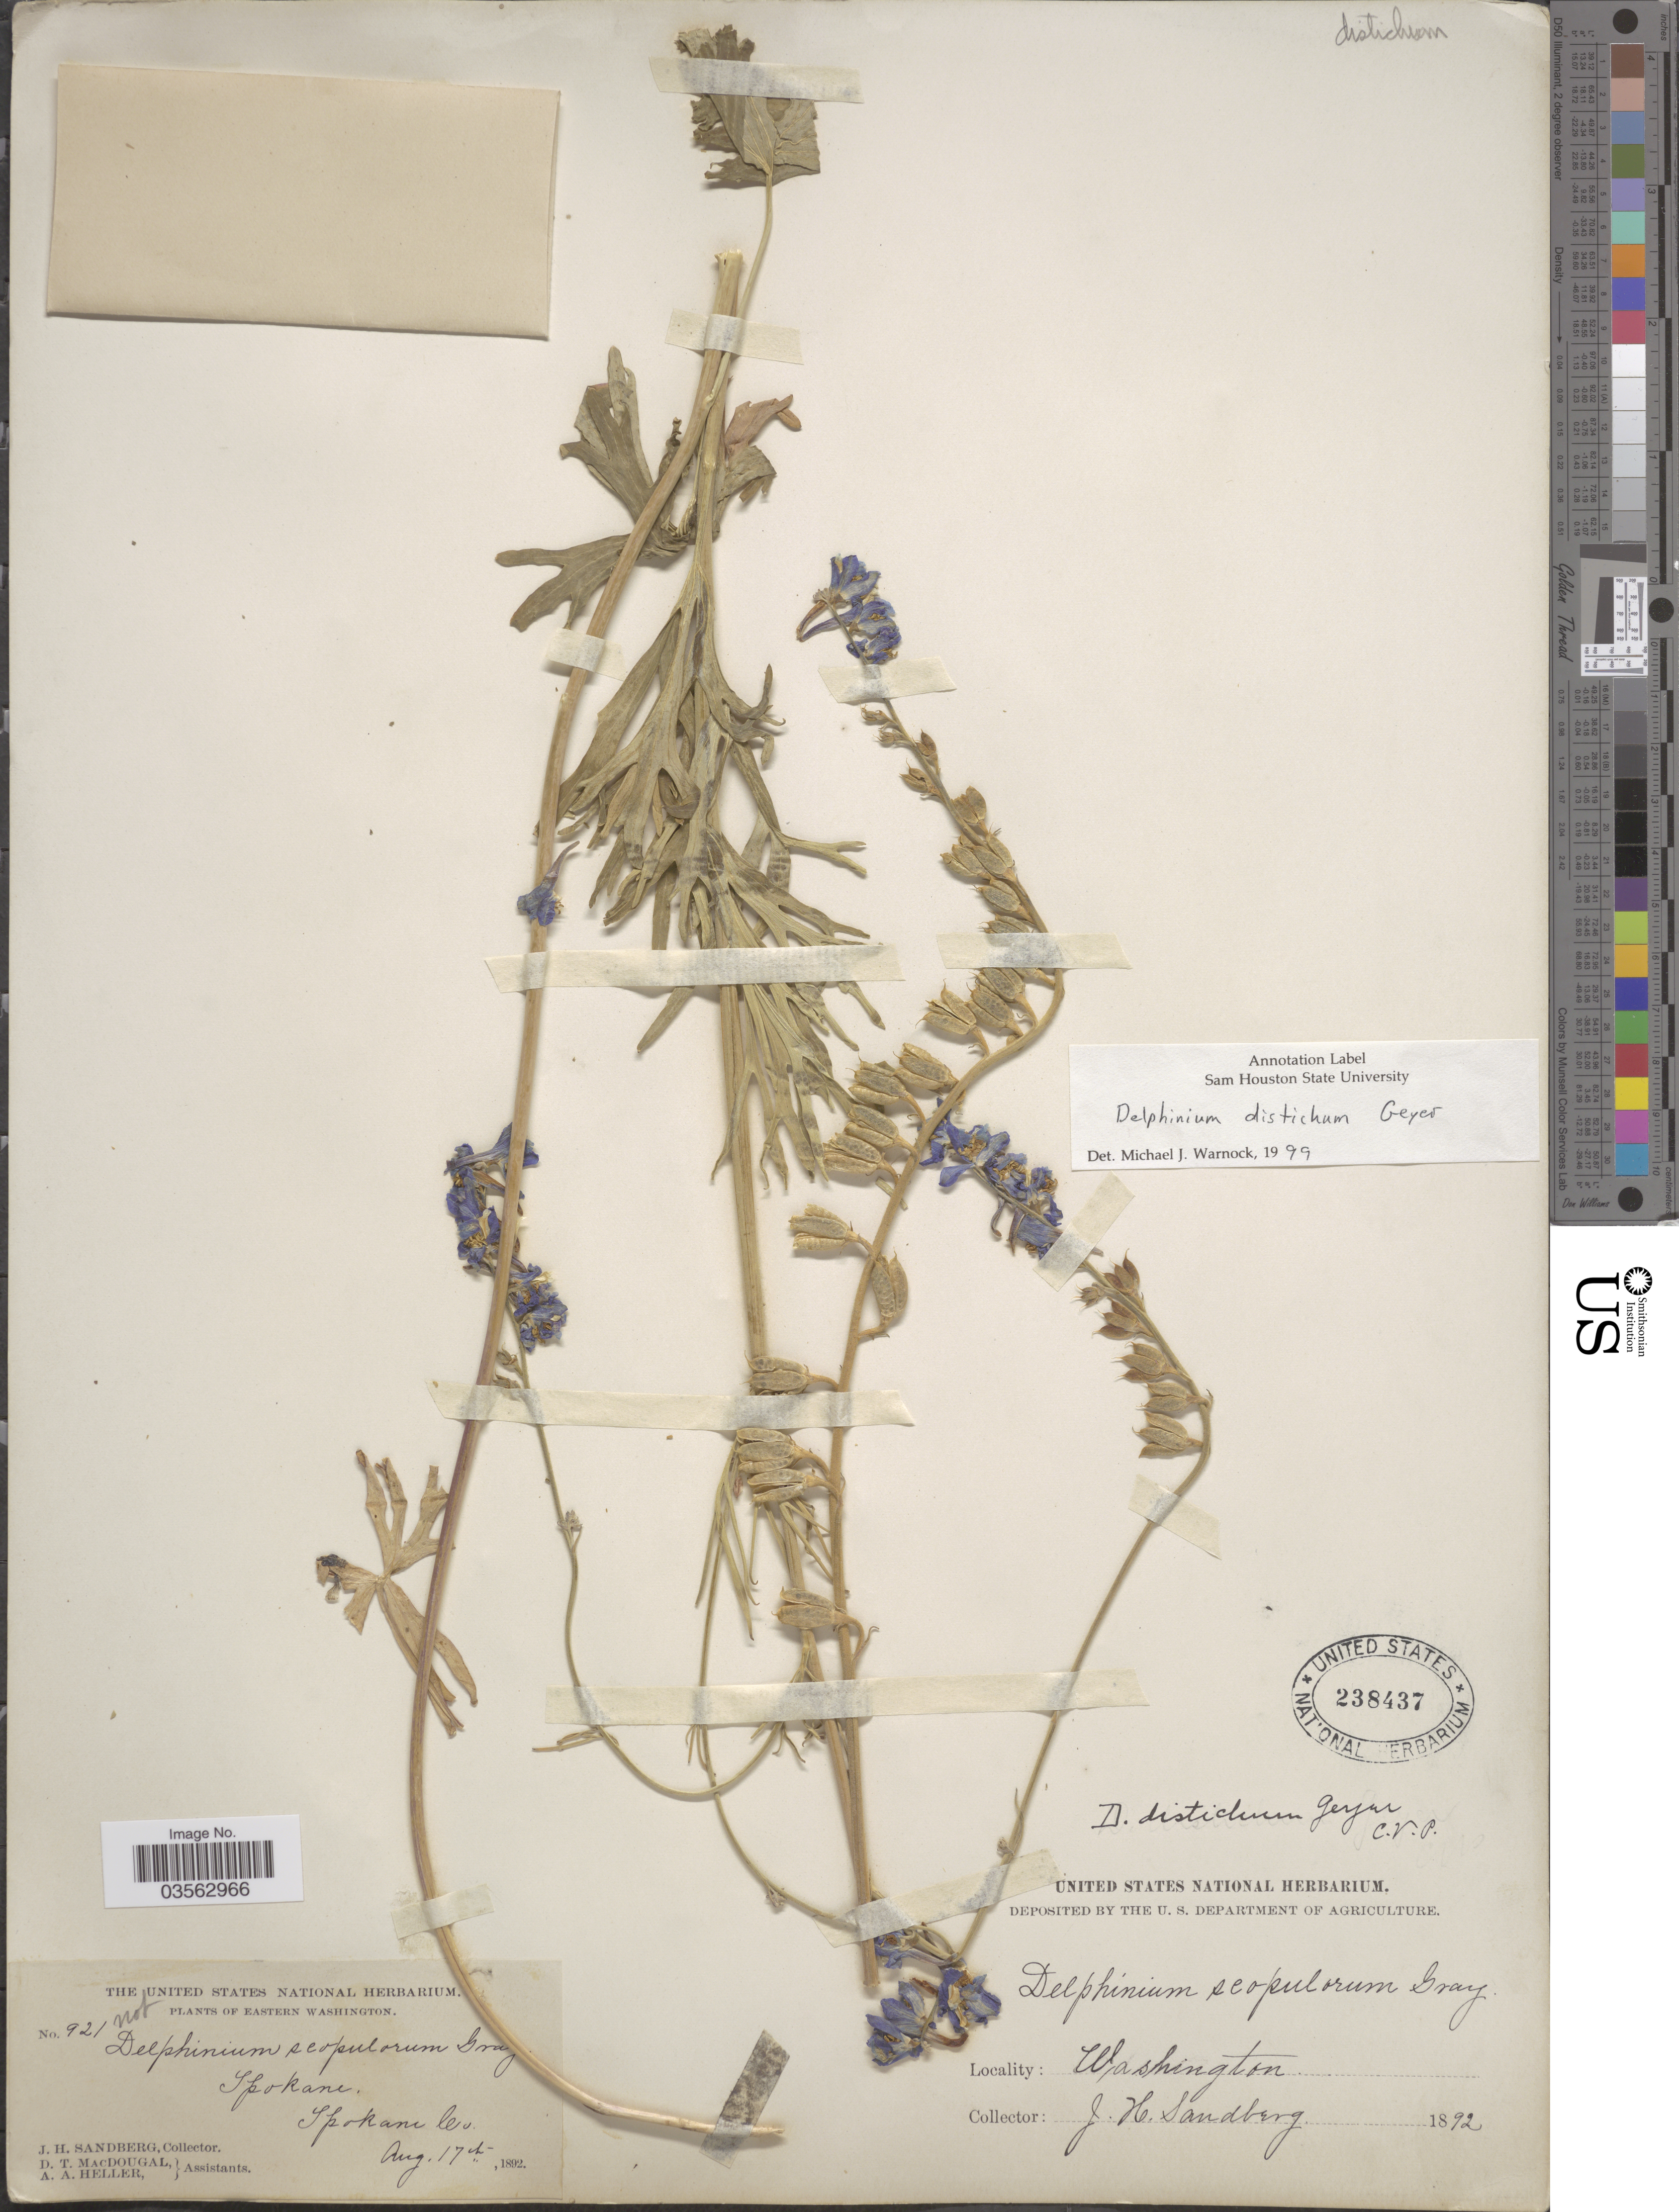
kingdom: Plantae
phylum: Tracheophyta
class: Magnoliopsida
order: Ranunculales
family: Ranunculaceae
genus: Delphinium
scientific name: Delphinium distichum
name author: Geyer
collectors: J. H. Sandberg, D. T. MacDougal & A. A. Heller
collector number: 921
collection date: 1892-08-17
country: United States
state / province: Washington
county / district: Spokane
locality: Spokane, Spokane Co. Eastern Washington.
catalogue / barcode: US 238437